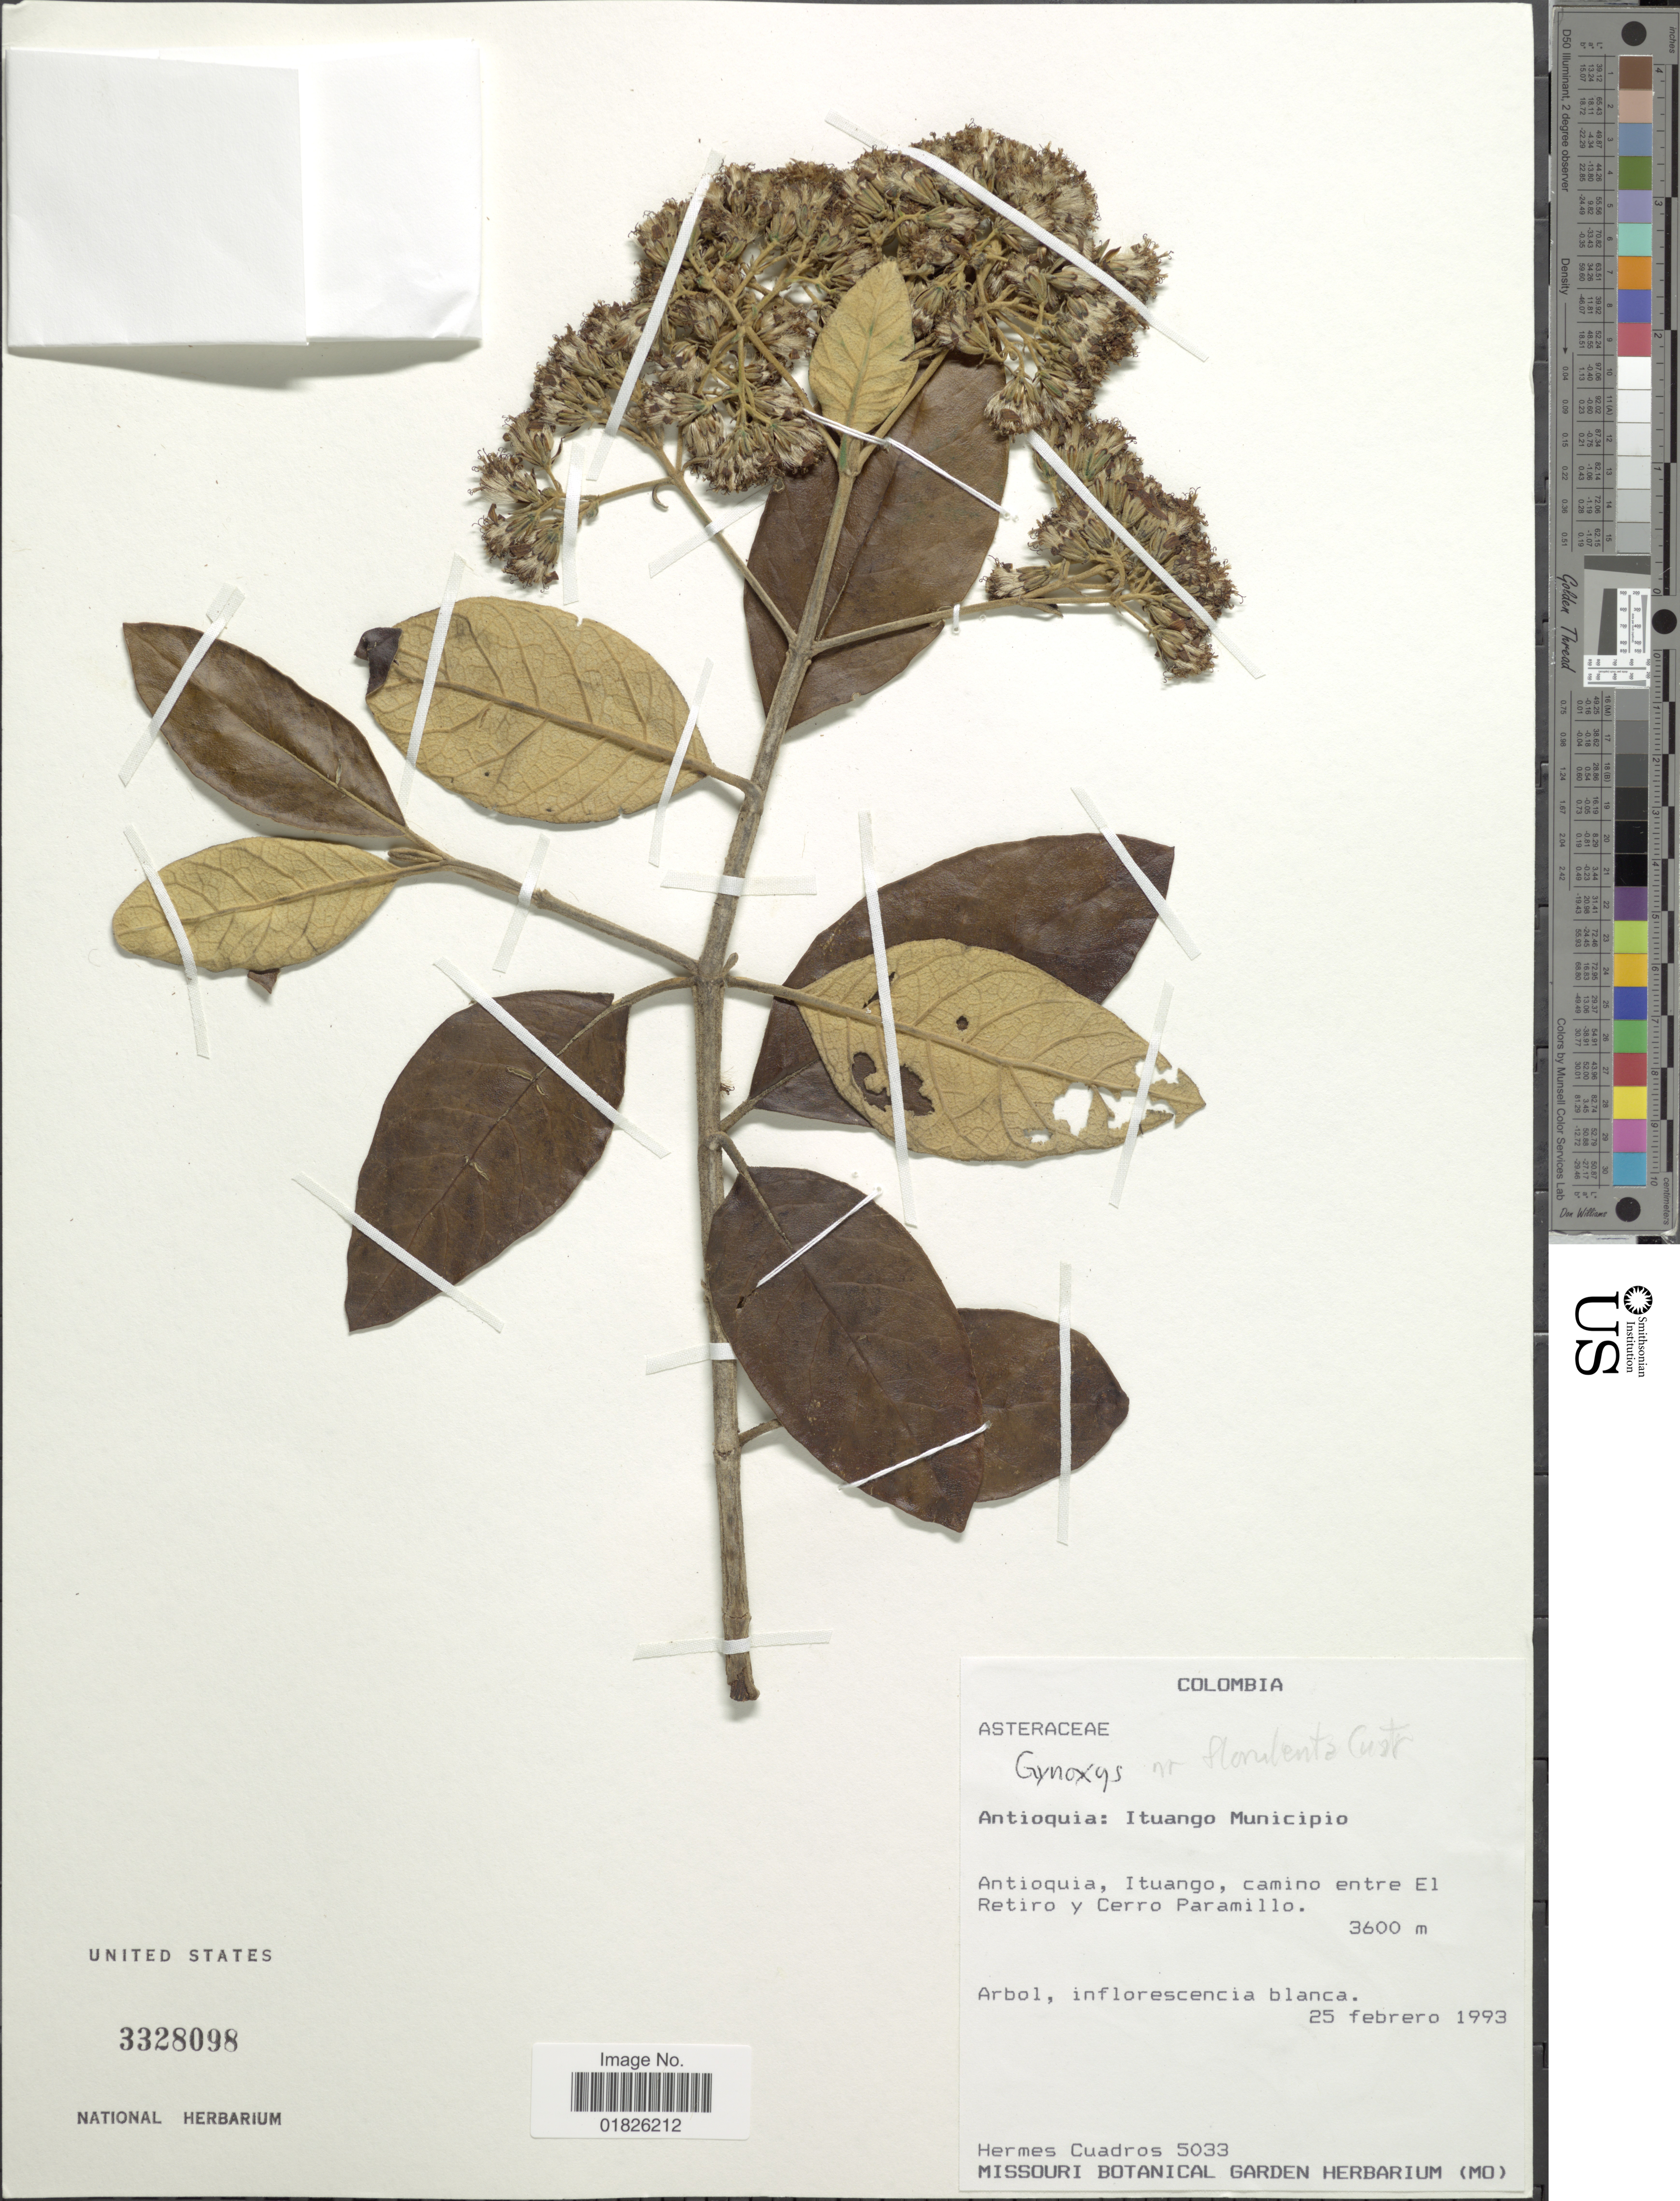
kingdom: Plantae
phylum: Tracheophyta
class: Magnoliopsida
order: Asterales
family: Asteraceae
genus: Gynoxys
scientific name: Gynoxys florulenta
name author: Cuatrec.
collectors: H. Cuadros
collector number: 5033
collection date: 1993-02-25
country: Colombia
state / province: Antioquia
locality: Ituango Municipio, Antioquia, Ituango, camino entre El Retiro y Cerro Paramillo.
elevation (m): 3600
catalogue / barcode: US 3328098